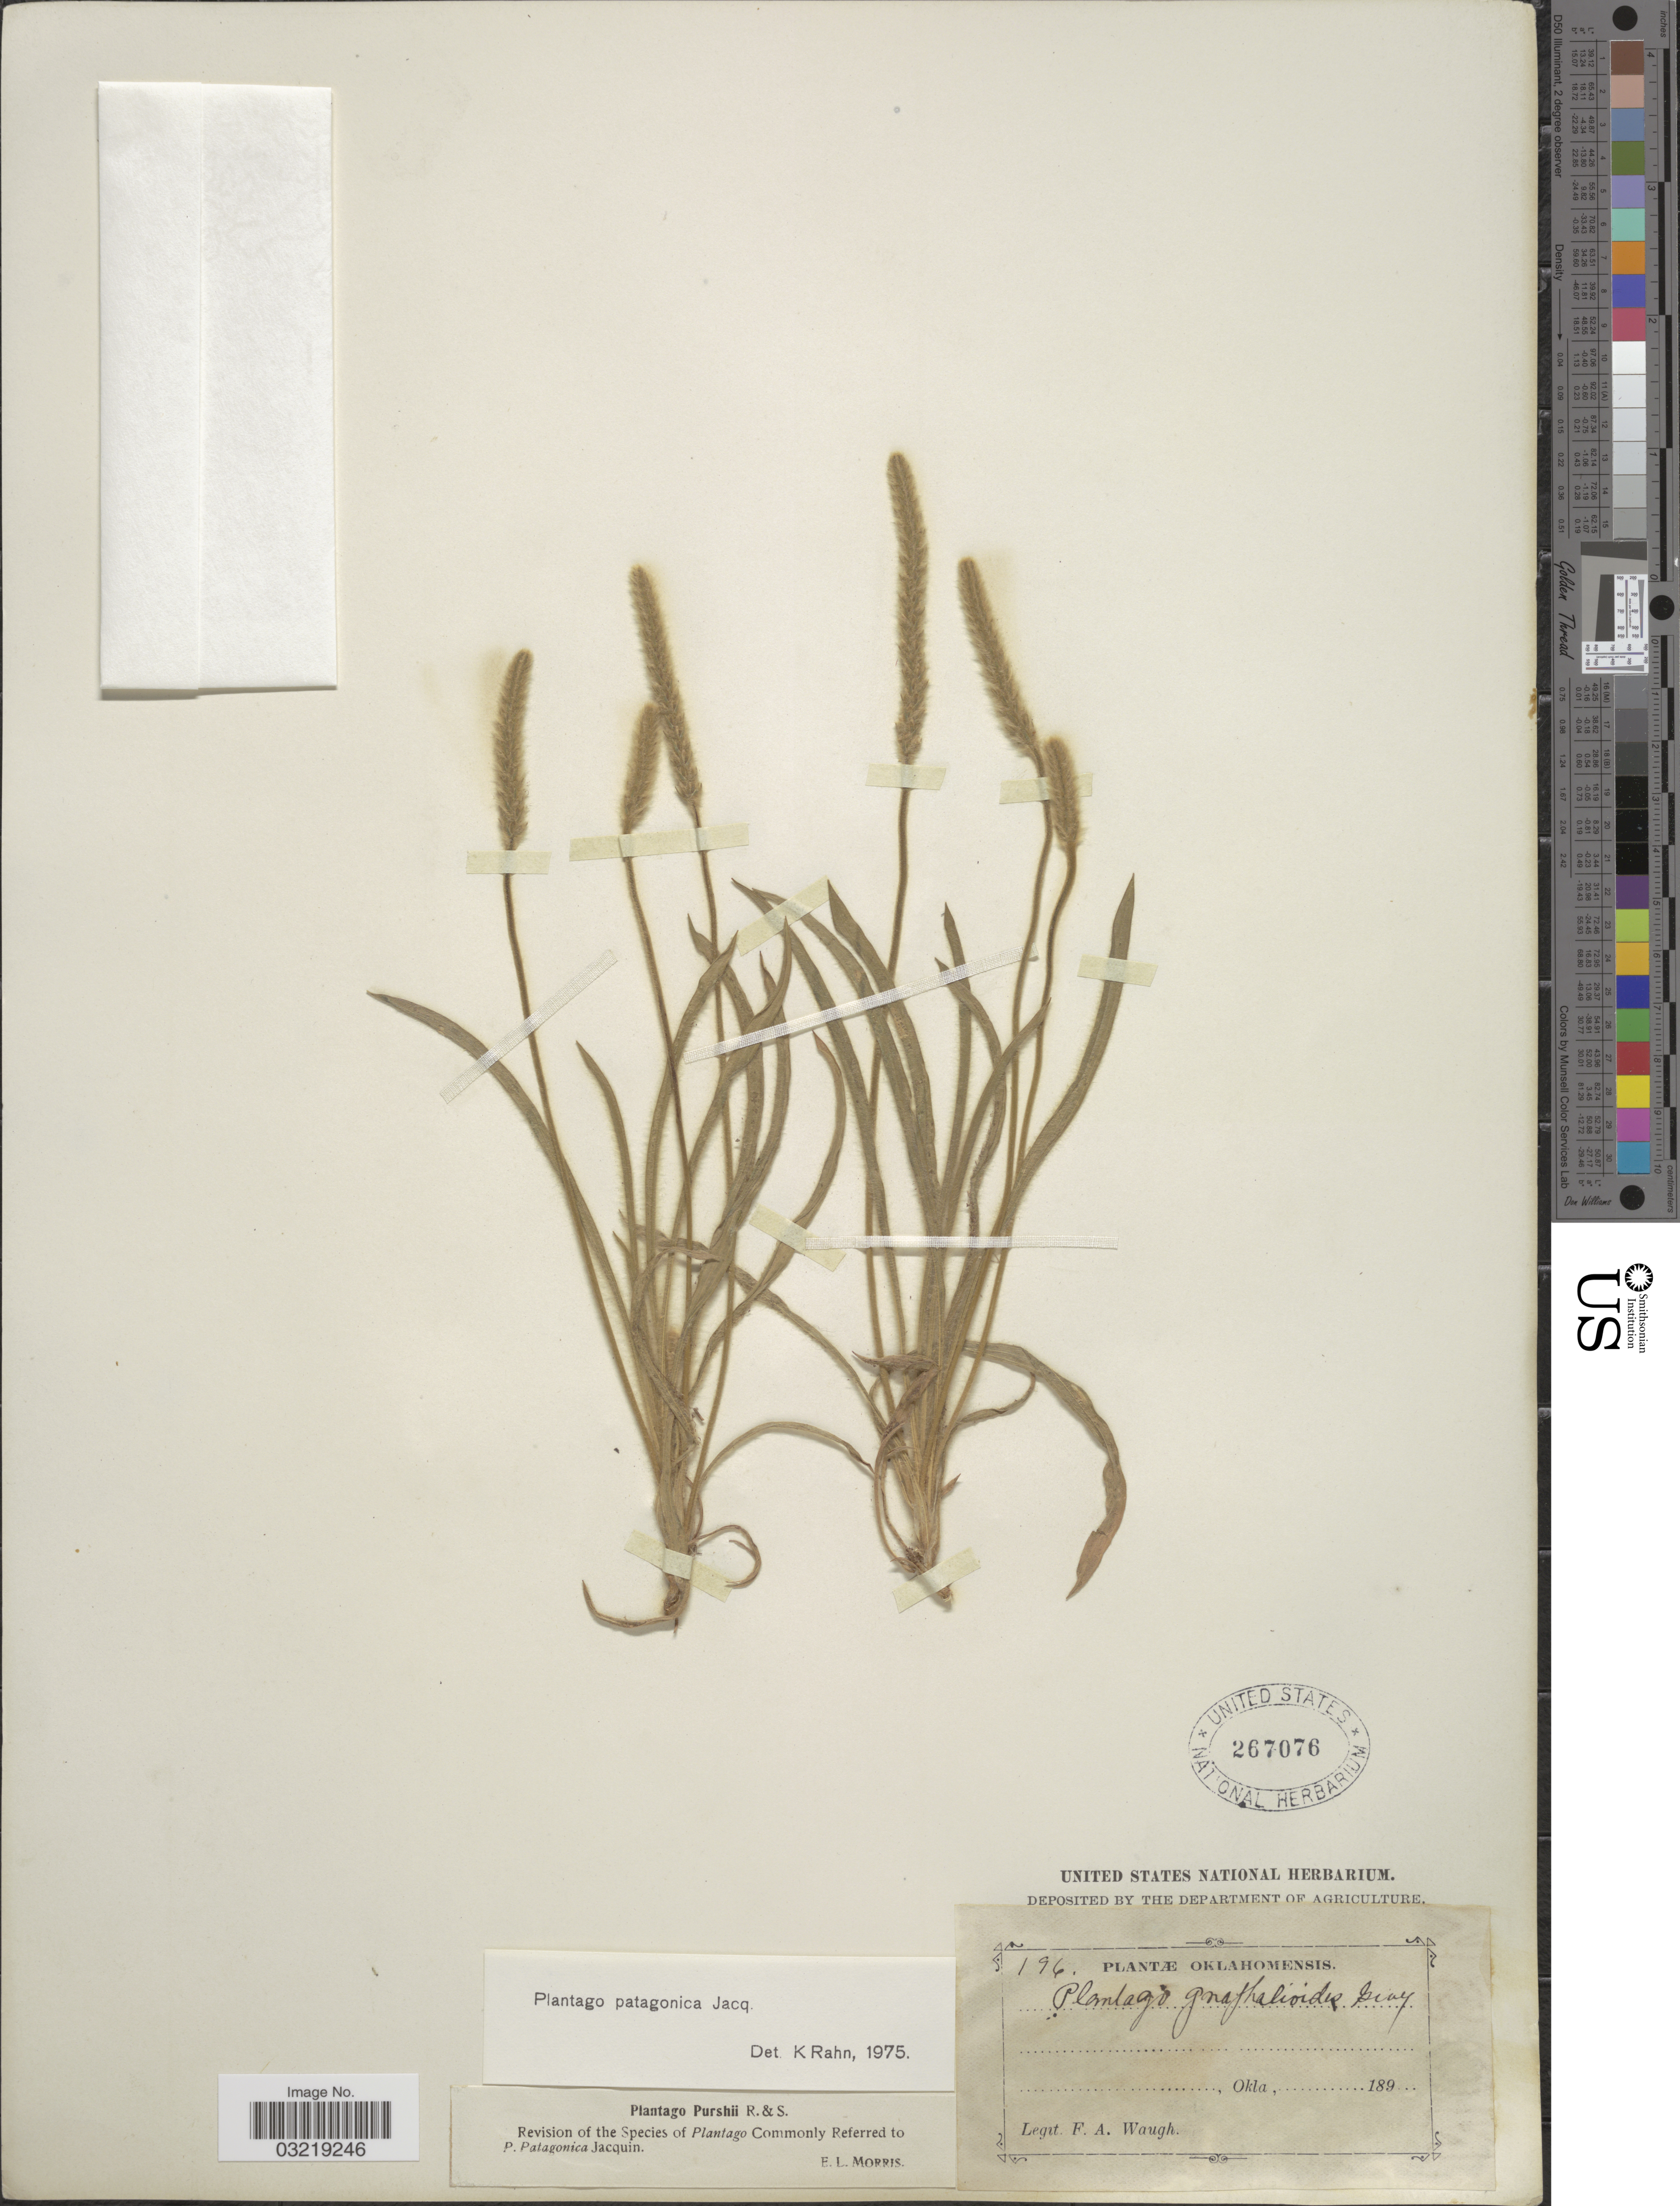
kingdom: Plantae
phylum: Tracheophyta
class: Magnoliopsida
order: Lamiales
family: Plantaginaceae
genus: Plantago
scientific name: Plantago patagonica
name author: Jacq.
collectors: F. Waugh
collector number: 196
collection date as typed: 189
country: United States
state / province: Oklahoma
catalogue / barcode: US 267076